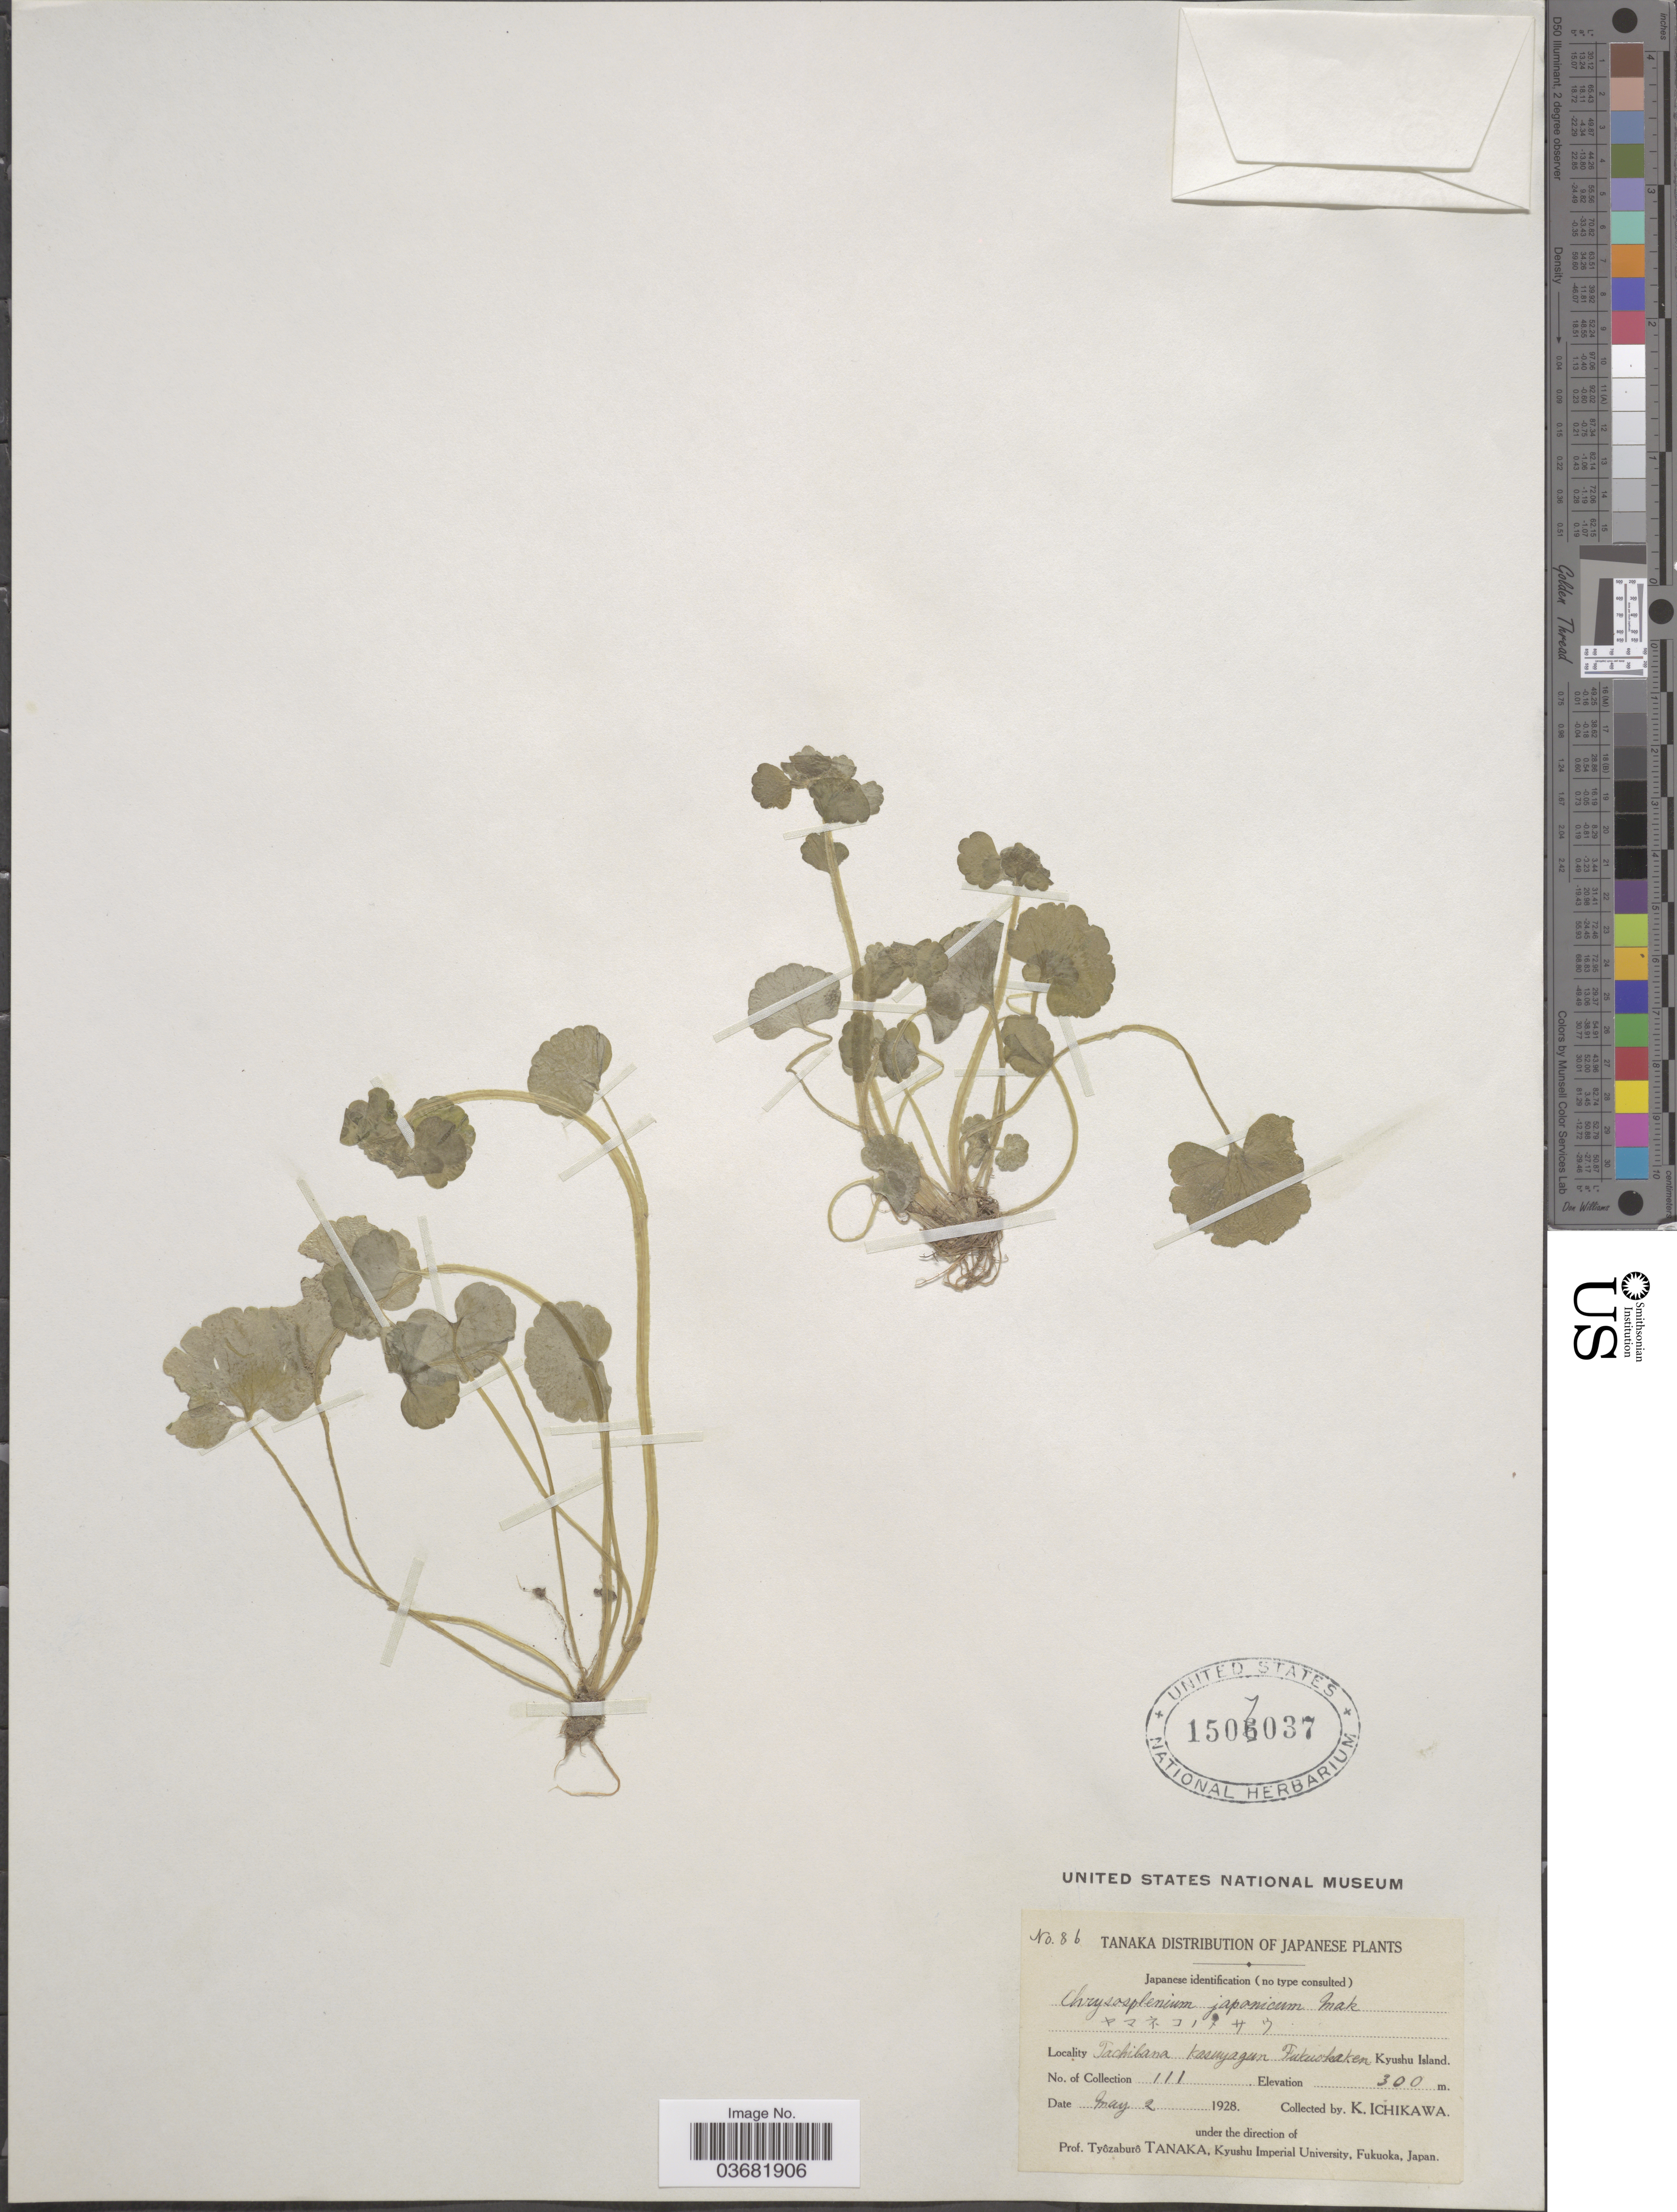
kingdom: Plantae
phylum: Tracheophyta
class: Magnoliopsida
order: Saxifragales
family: Saxifragaceae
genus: Chrysosplenium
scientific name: Chrysosplenium japonicum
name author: (Maxim.) Makino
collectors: K. Ichikawa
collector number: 86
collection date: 1928-05-02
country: Japan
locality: Tachibana Kasnyagun. Fukuokaken. Kyushu Island.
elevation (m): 300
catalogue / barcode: US 1507037